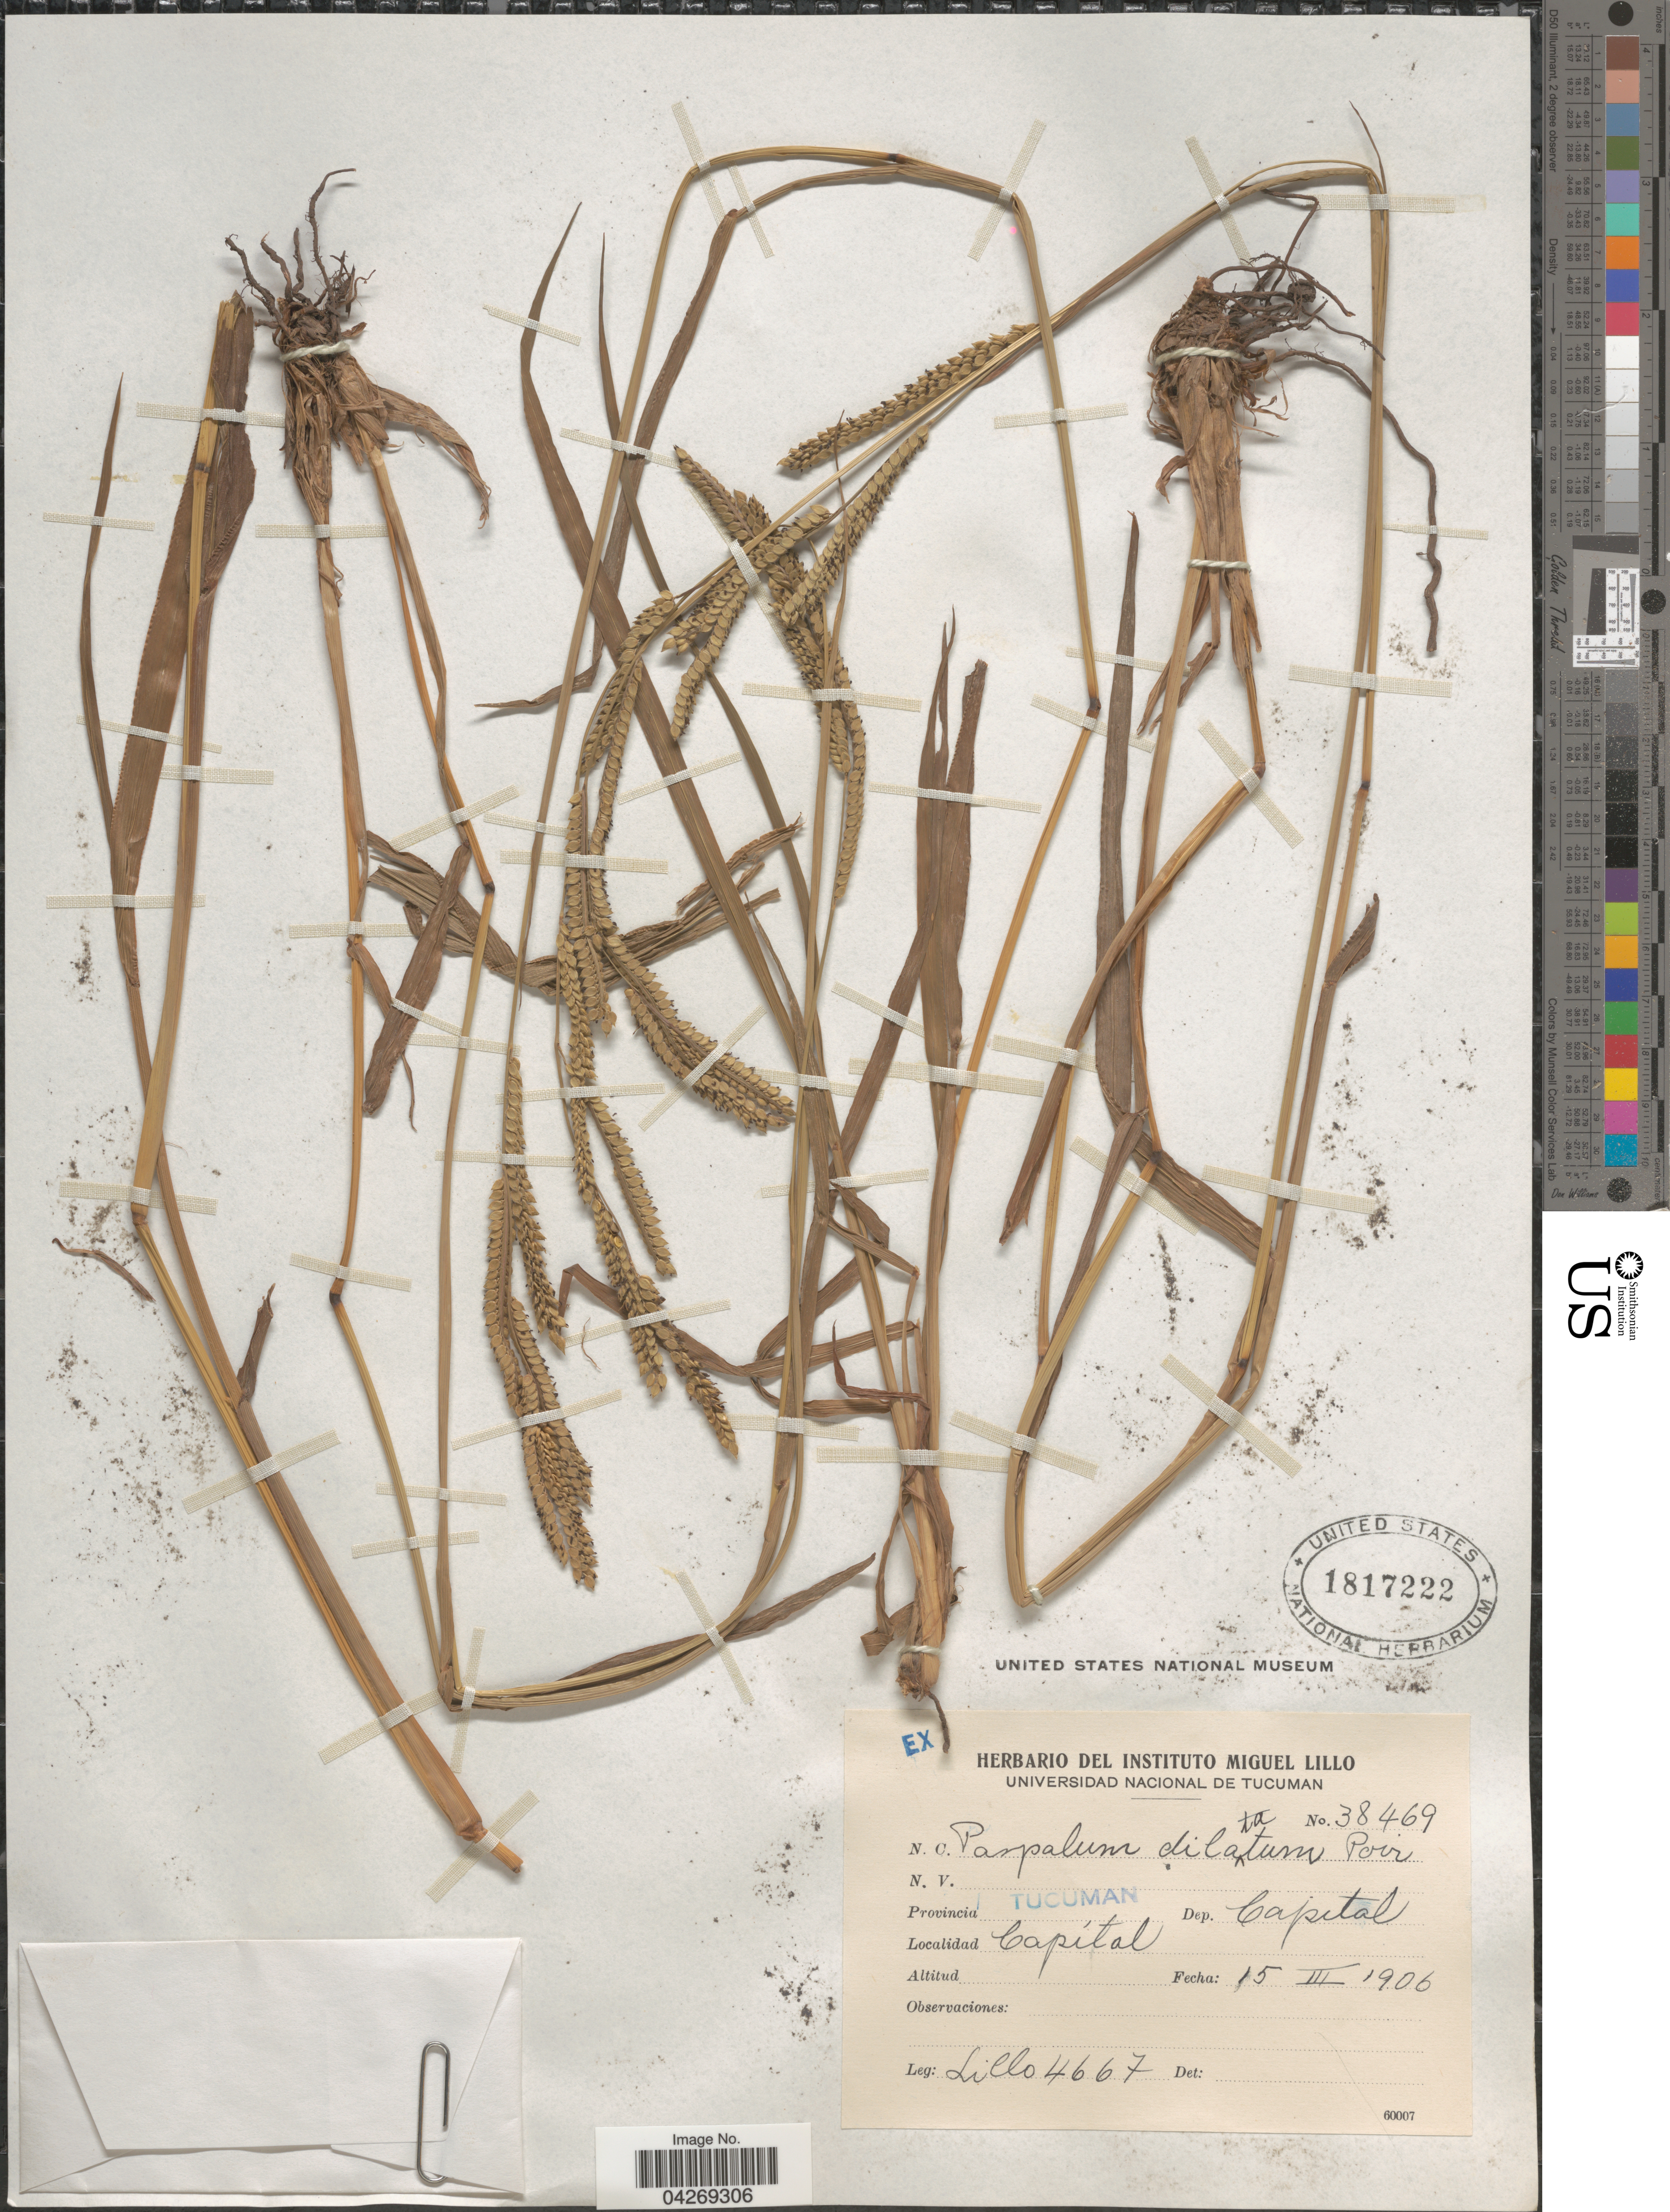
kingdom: Plantae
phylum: Tracheophyta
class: Liliopsida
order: Poales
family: Poaceae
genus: Paspalum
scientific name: Paspalum dilatatum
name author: Poir.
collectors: M. Lillo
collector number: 4667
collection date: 1906-03-15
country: Argentina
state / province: Tucuman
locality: Dep. Capital. Capital.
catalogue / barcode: US 1817222